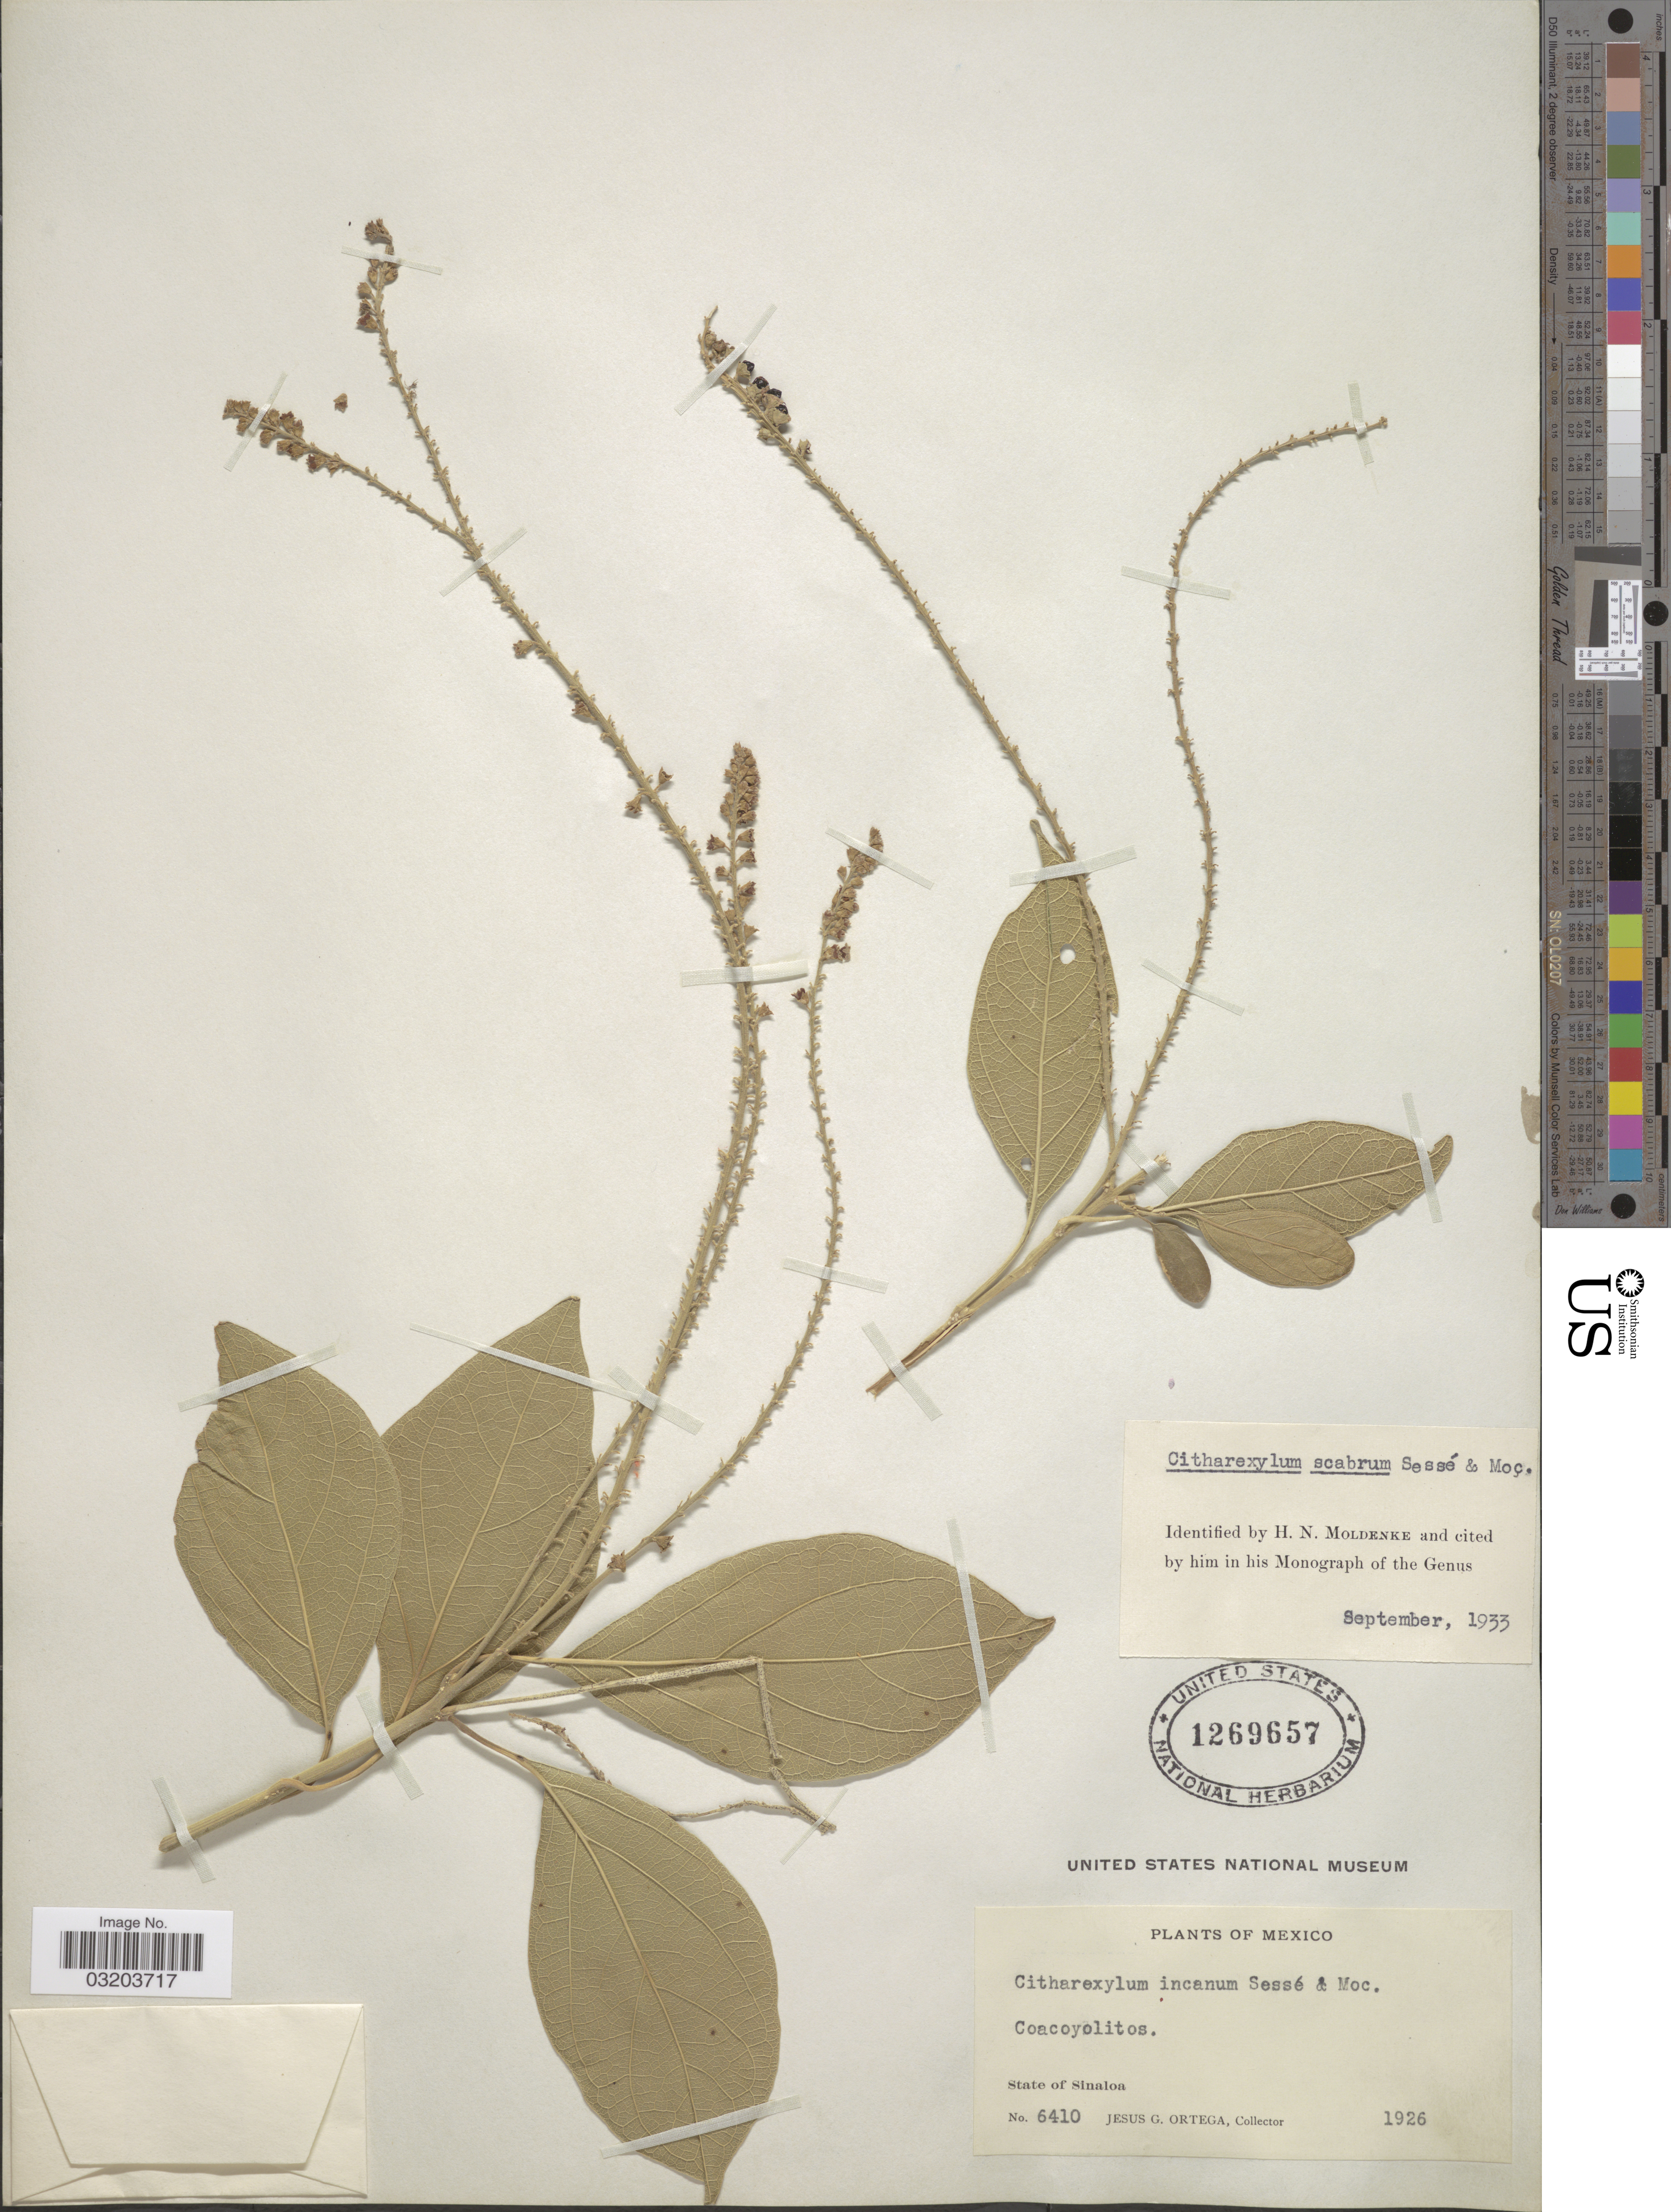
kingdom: Plantae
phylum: Tracheophyta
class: Magnoliopsida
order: Lamiales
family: Verbenaceae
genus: Citharexylum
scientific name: Citharexylum scabrum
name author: Moc. ex Sessé & D. Don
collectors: J. Ortega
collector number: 6410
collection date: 1926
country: Mexico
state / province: Sinaloa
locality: Coacoyolitos.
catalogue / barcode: US 1269657